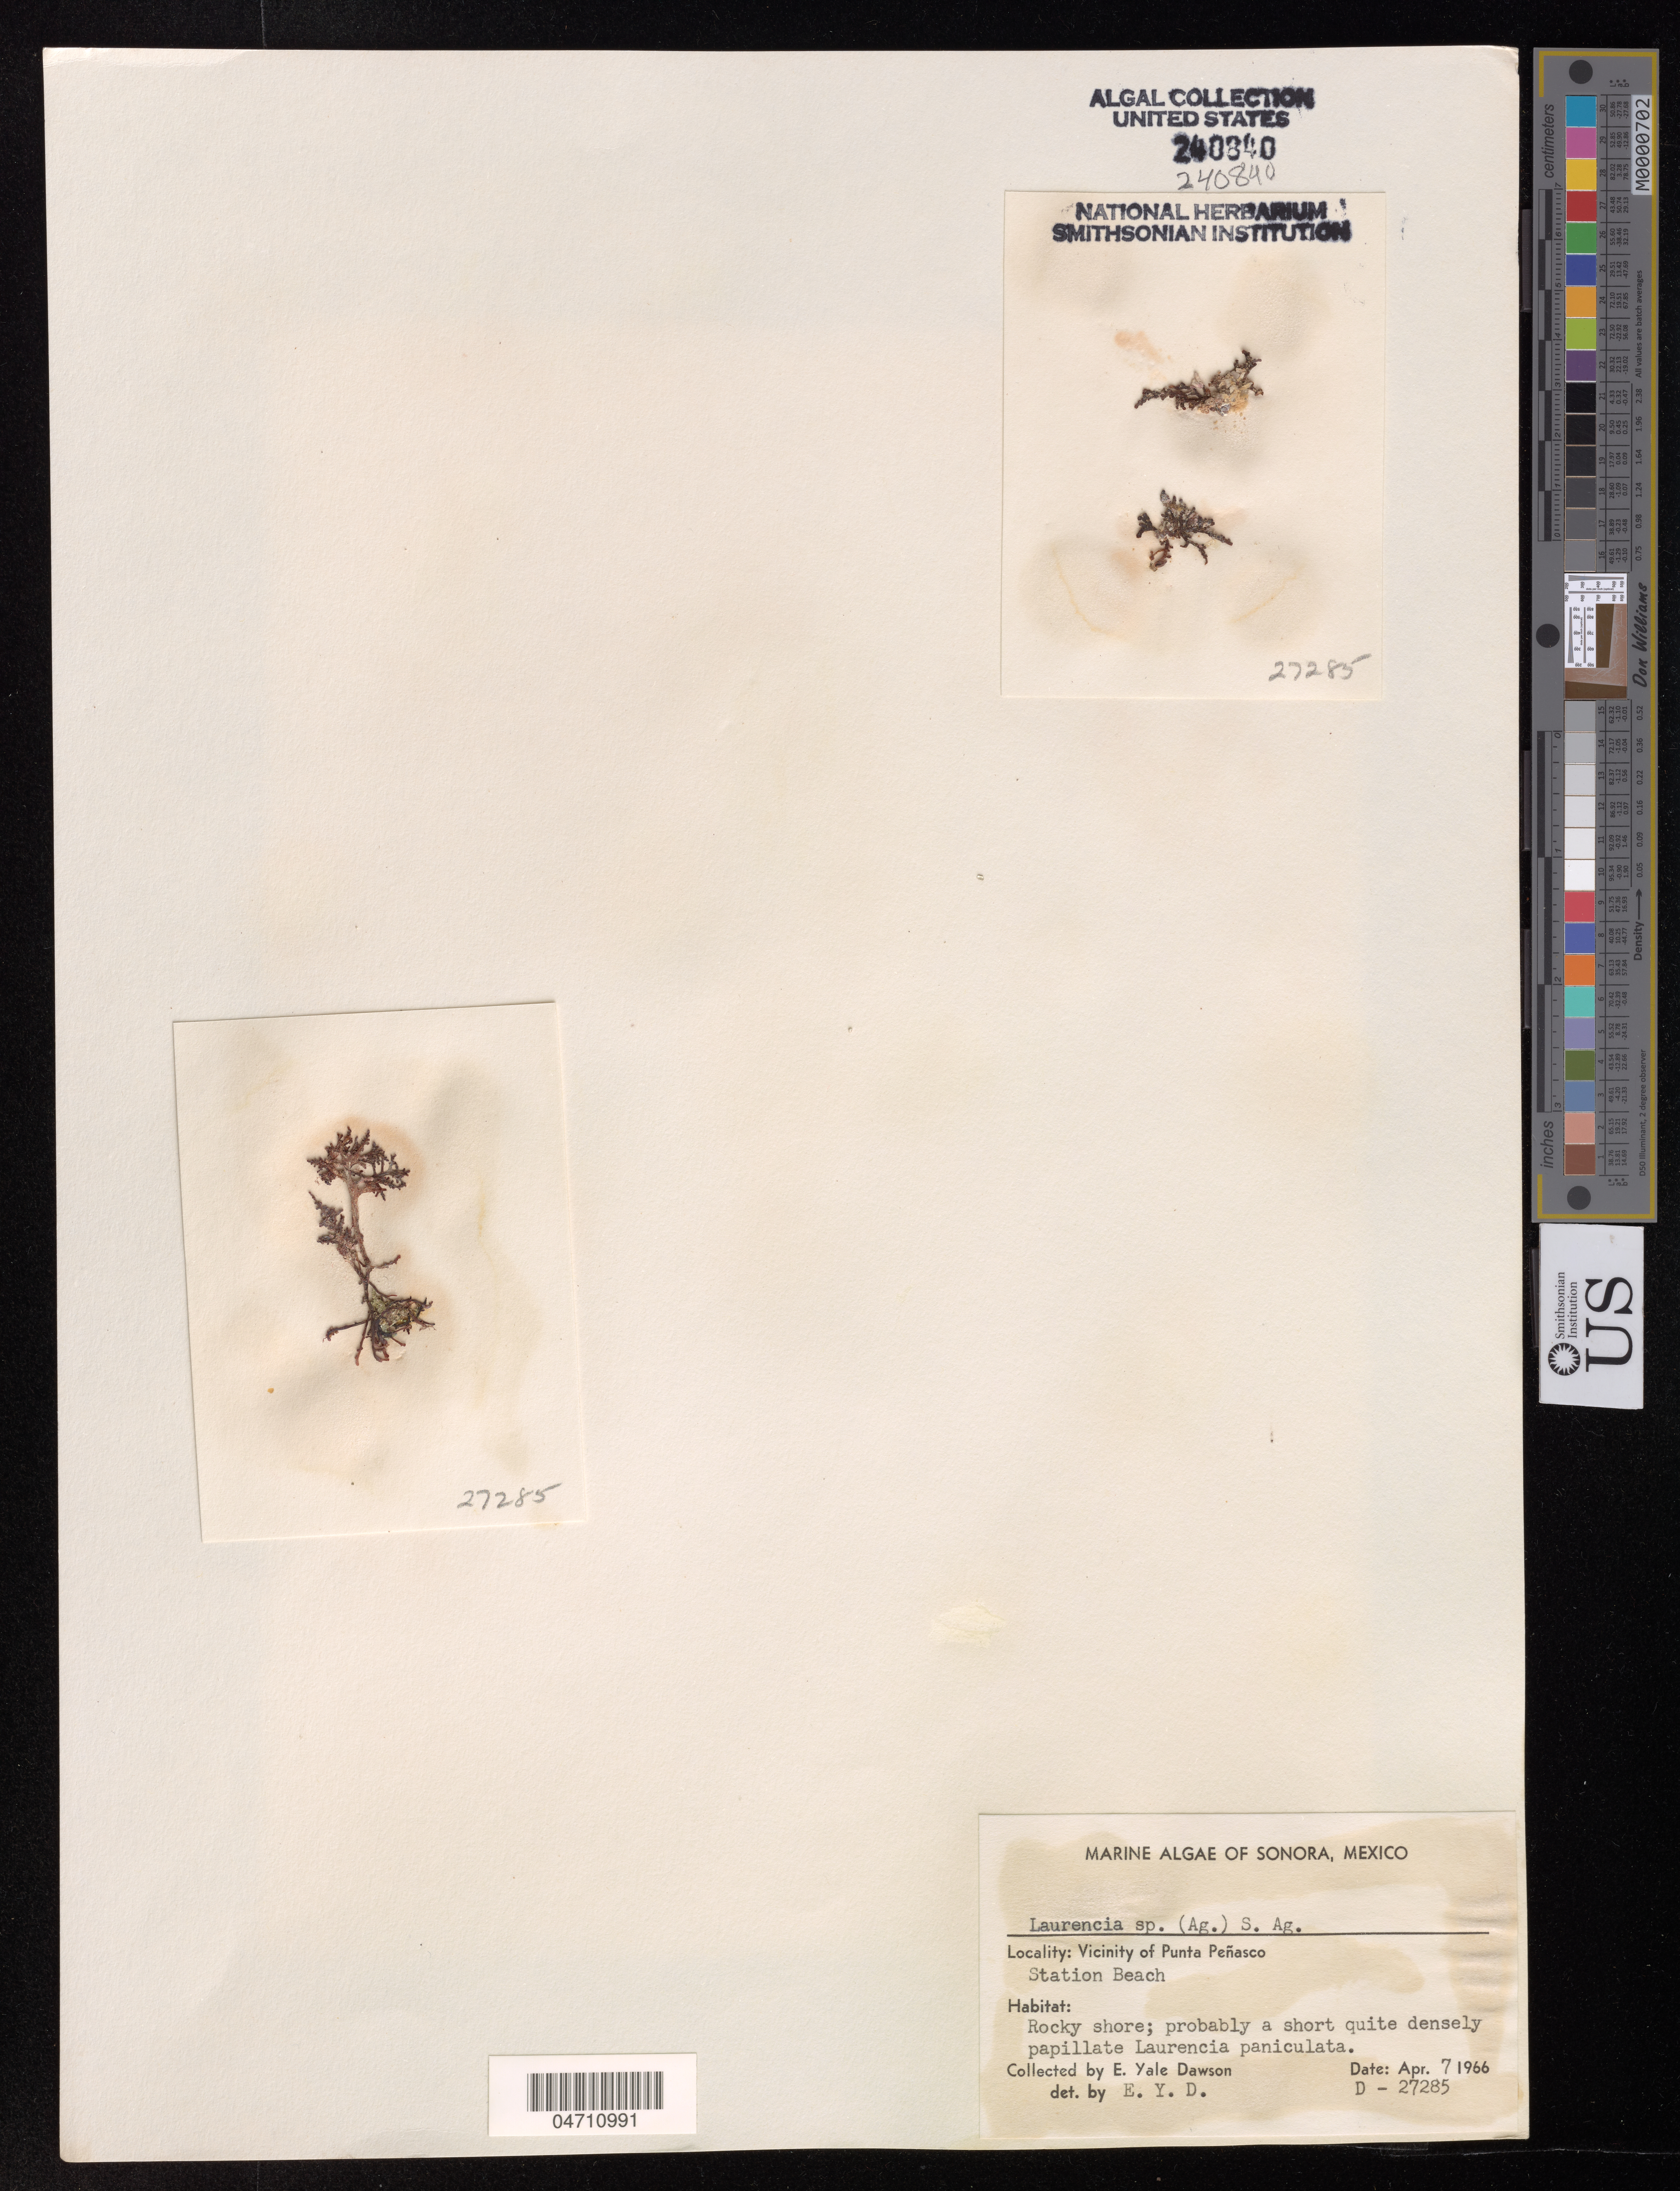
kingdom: Plantae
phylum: Rhodophyta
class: Florideophyceae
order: Ceramiales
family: Rhodomelaceae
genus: Laurencia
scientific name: Laurencia sp.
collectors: E. Y. Dawson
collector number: D-27285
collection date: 1966-04-07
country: Mexico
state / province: Sonora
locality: Vicinity of Punta Peñasco. Station Beach.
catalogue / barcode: US 240840